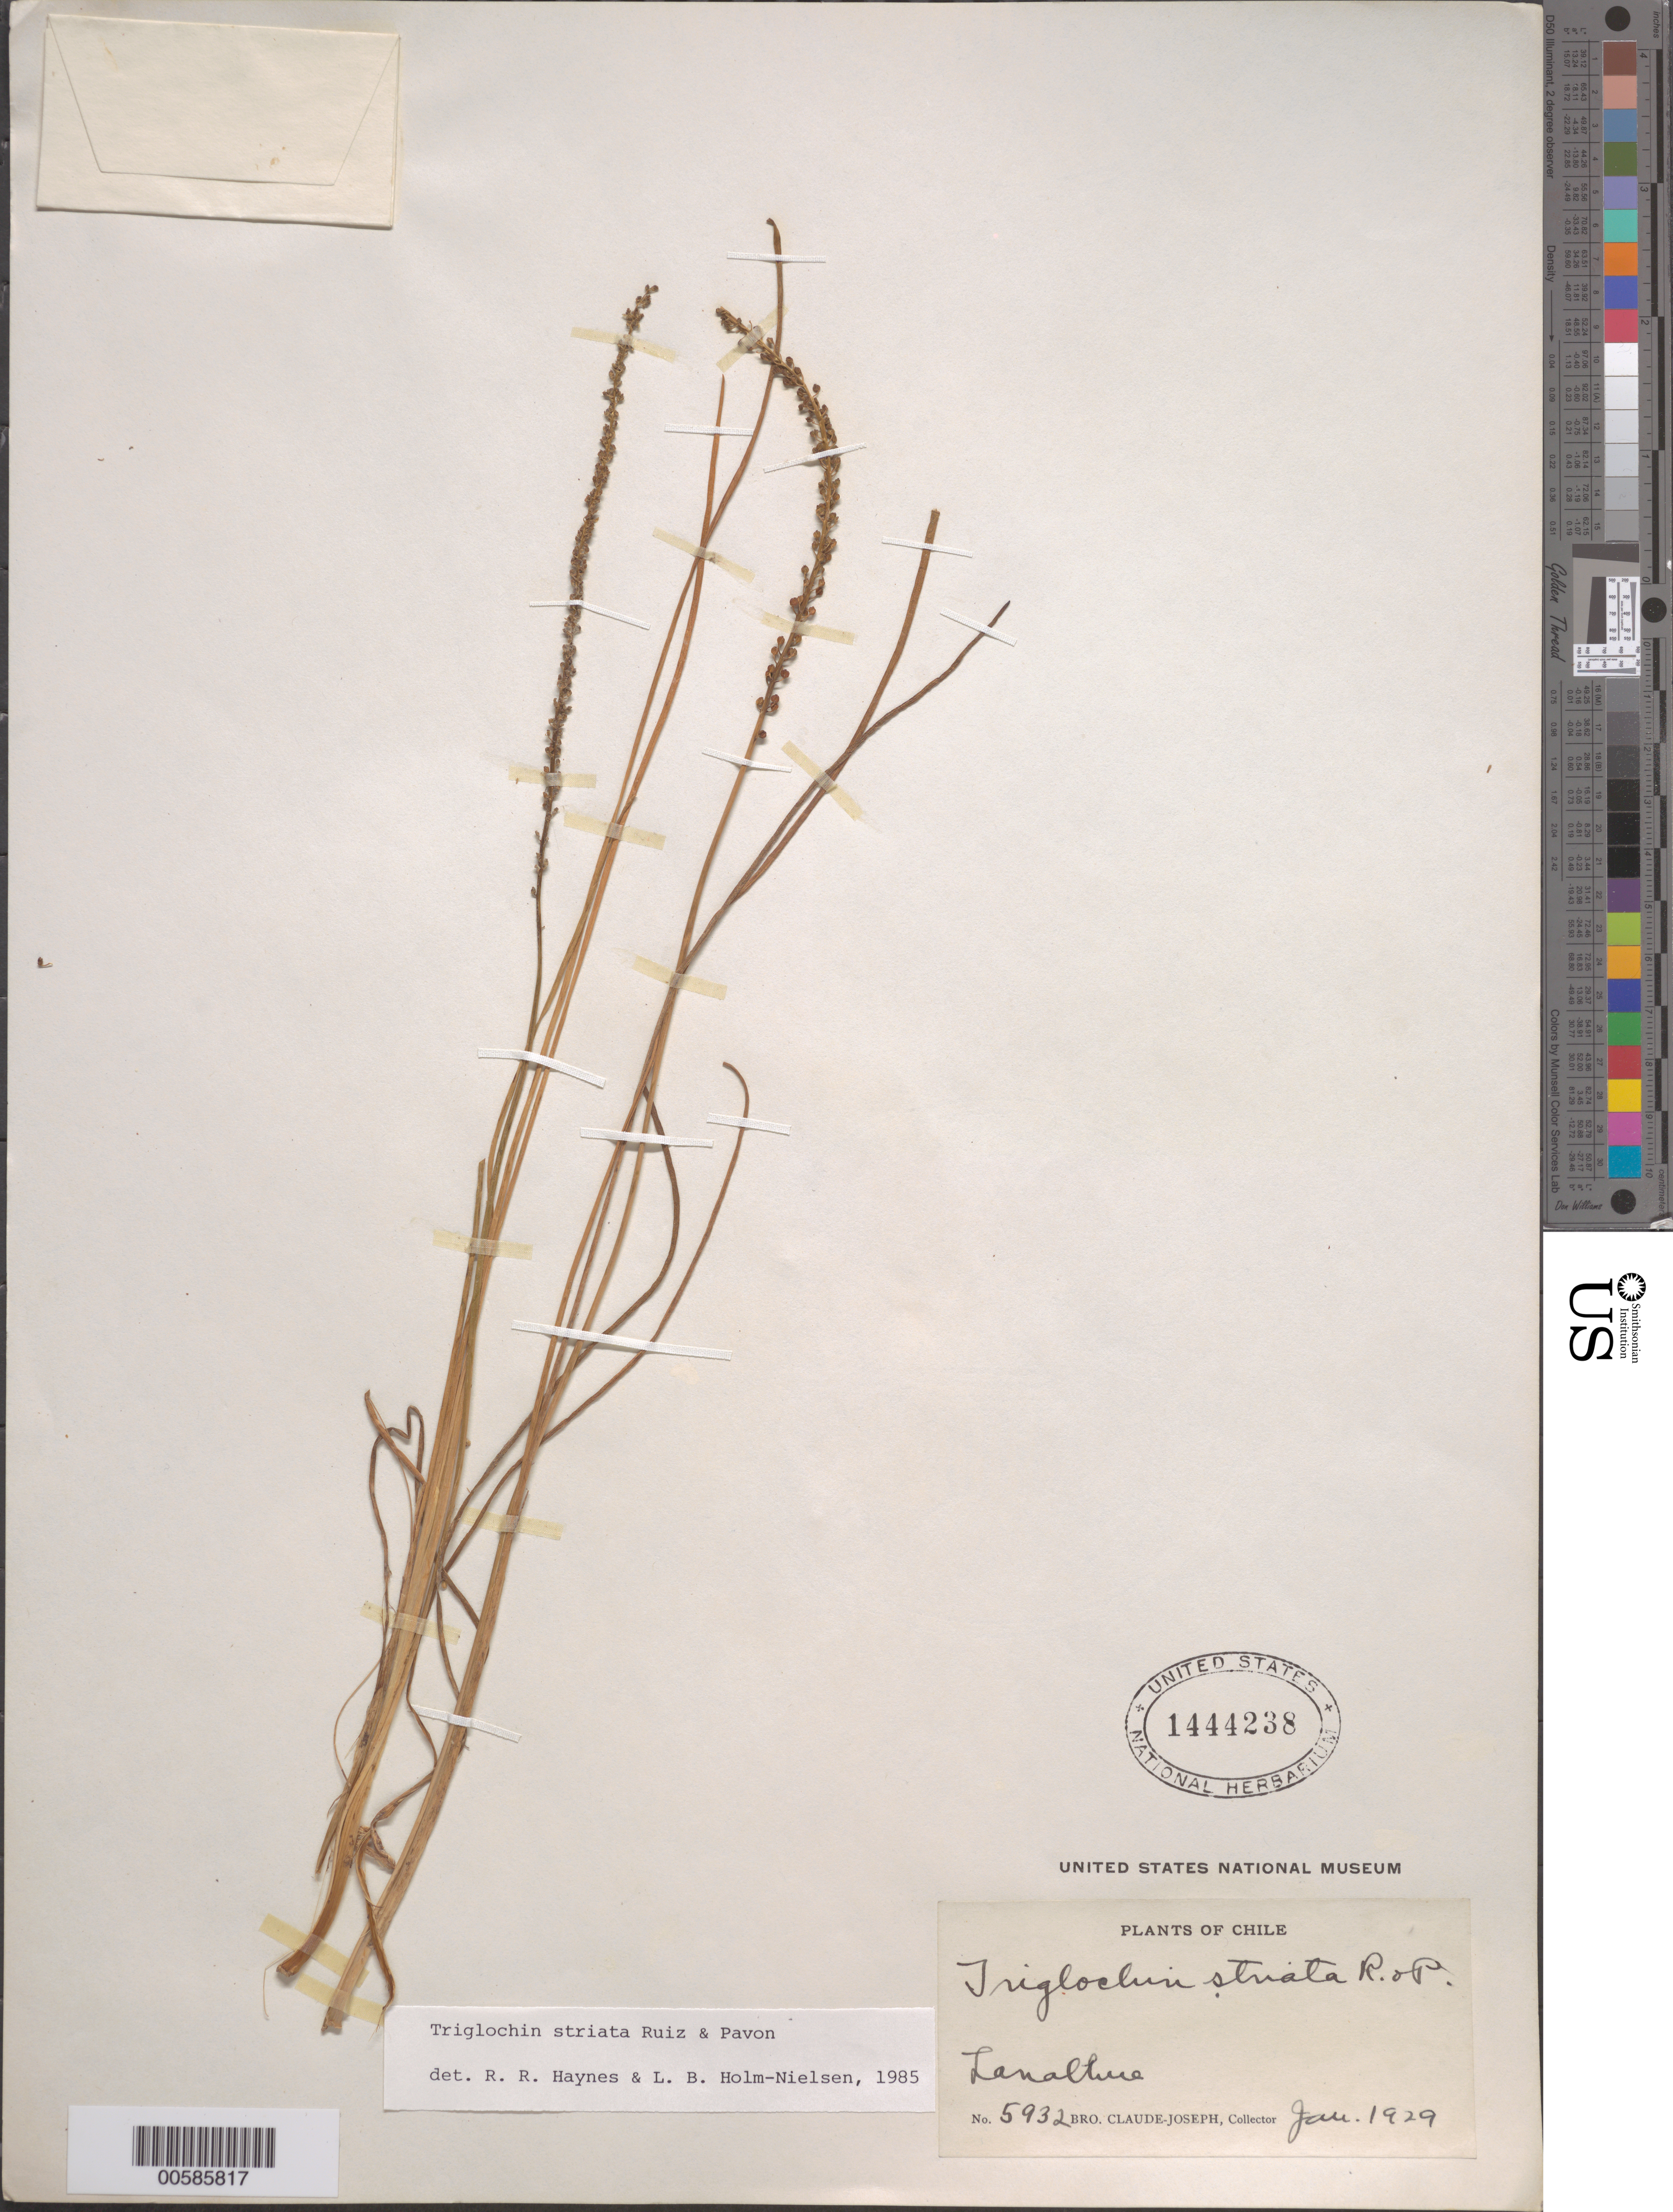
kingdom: Plantae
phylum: Tracheophyta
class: Liliopsida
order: Alismatales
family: Juncaginaceae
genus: Triglochin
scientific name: Triglochin striata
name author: Ruiz & Pav.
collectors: Bro. Claude-Joseph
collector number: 5932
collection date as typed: Jan 1929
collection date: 1929-01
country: Chile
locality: Lanaltue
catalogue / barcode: US 1444238